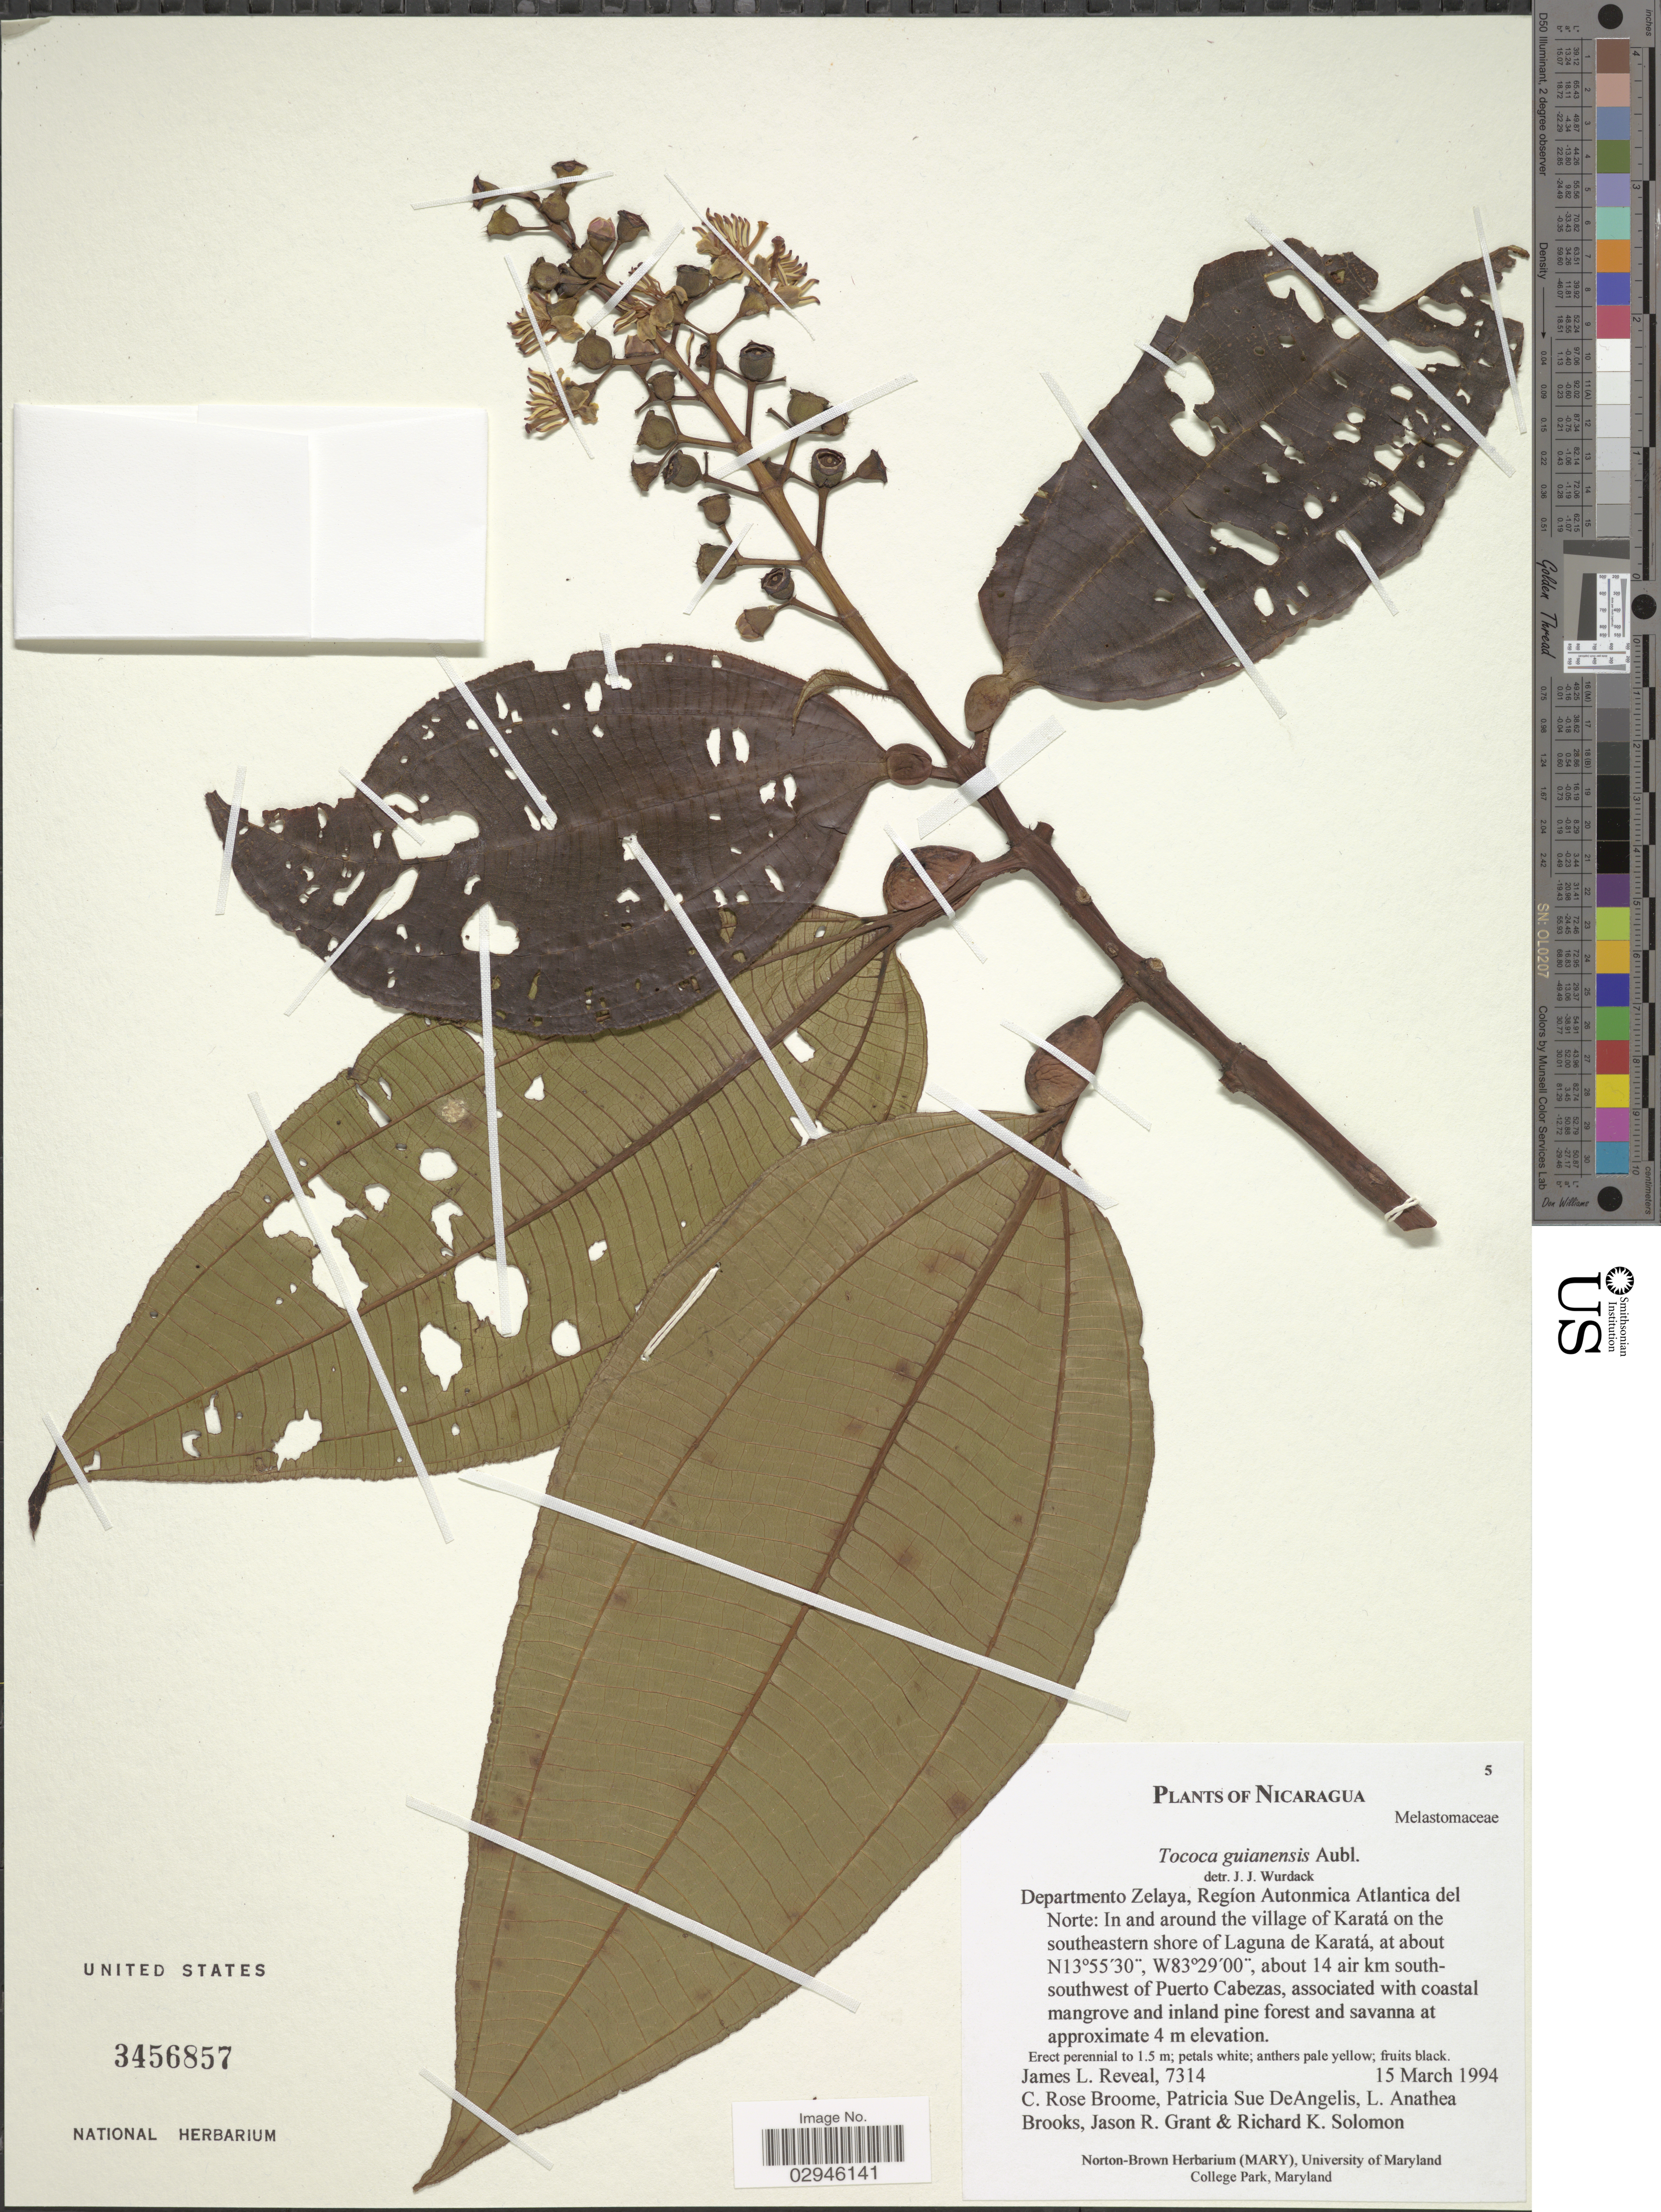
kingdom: Plantae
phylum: Tracheophyta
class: Magnoliopsida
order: Myrtales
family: Melastomataceae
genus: Tococa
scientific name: Tococa guianensis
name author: Aubl.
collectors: J. L. Reveal, C. R. Broome, P. DeAngelis, L. Brooks & et al.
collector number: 7314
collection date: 1994-03-15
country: Nicaragua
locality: Departmento Zelaya, Regíon Antonmica Atlantica del Norte: In and around the village of Karatá on the southeastern shore of Laguna de Karatá, about 14 air km south-southwest of Puerto Cabezas.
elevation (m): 4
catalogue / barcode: US 3456857